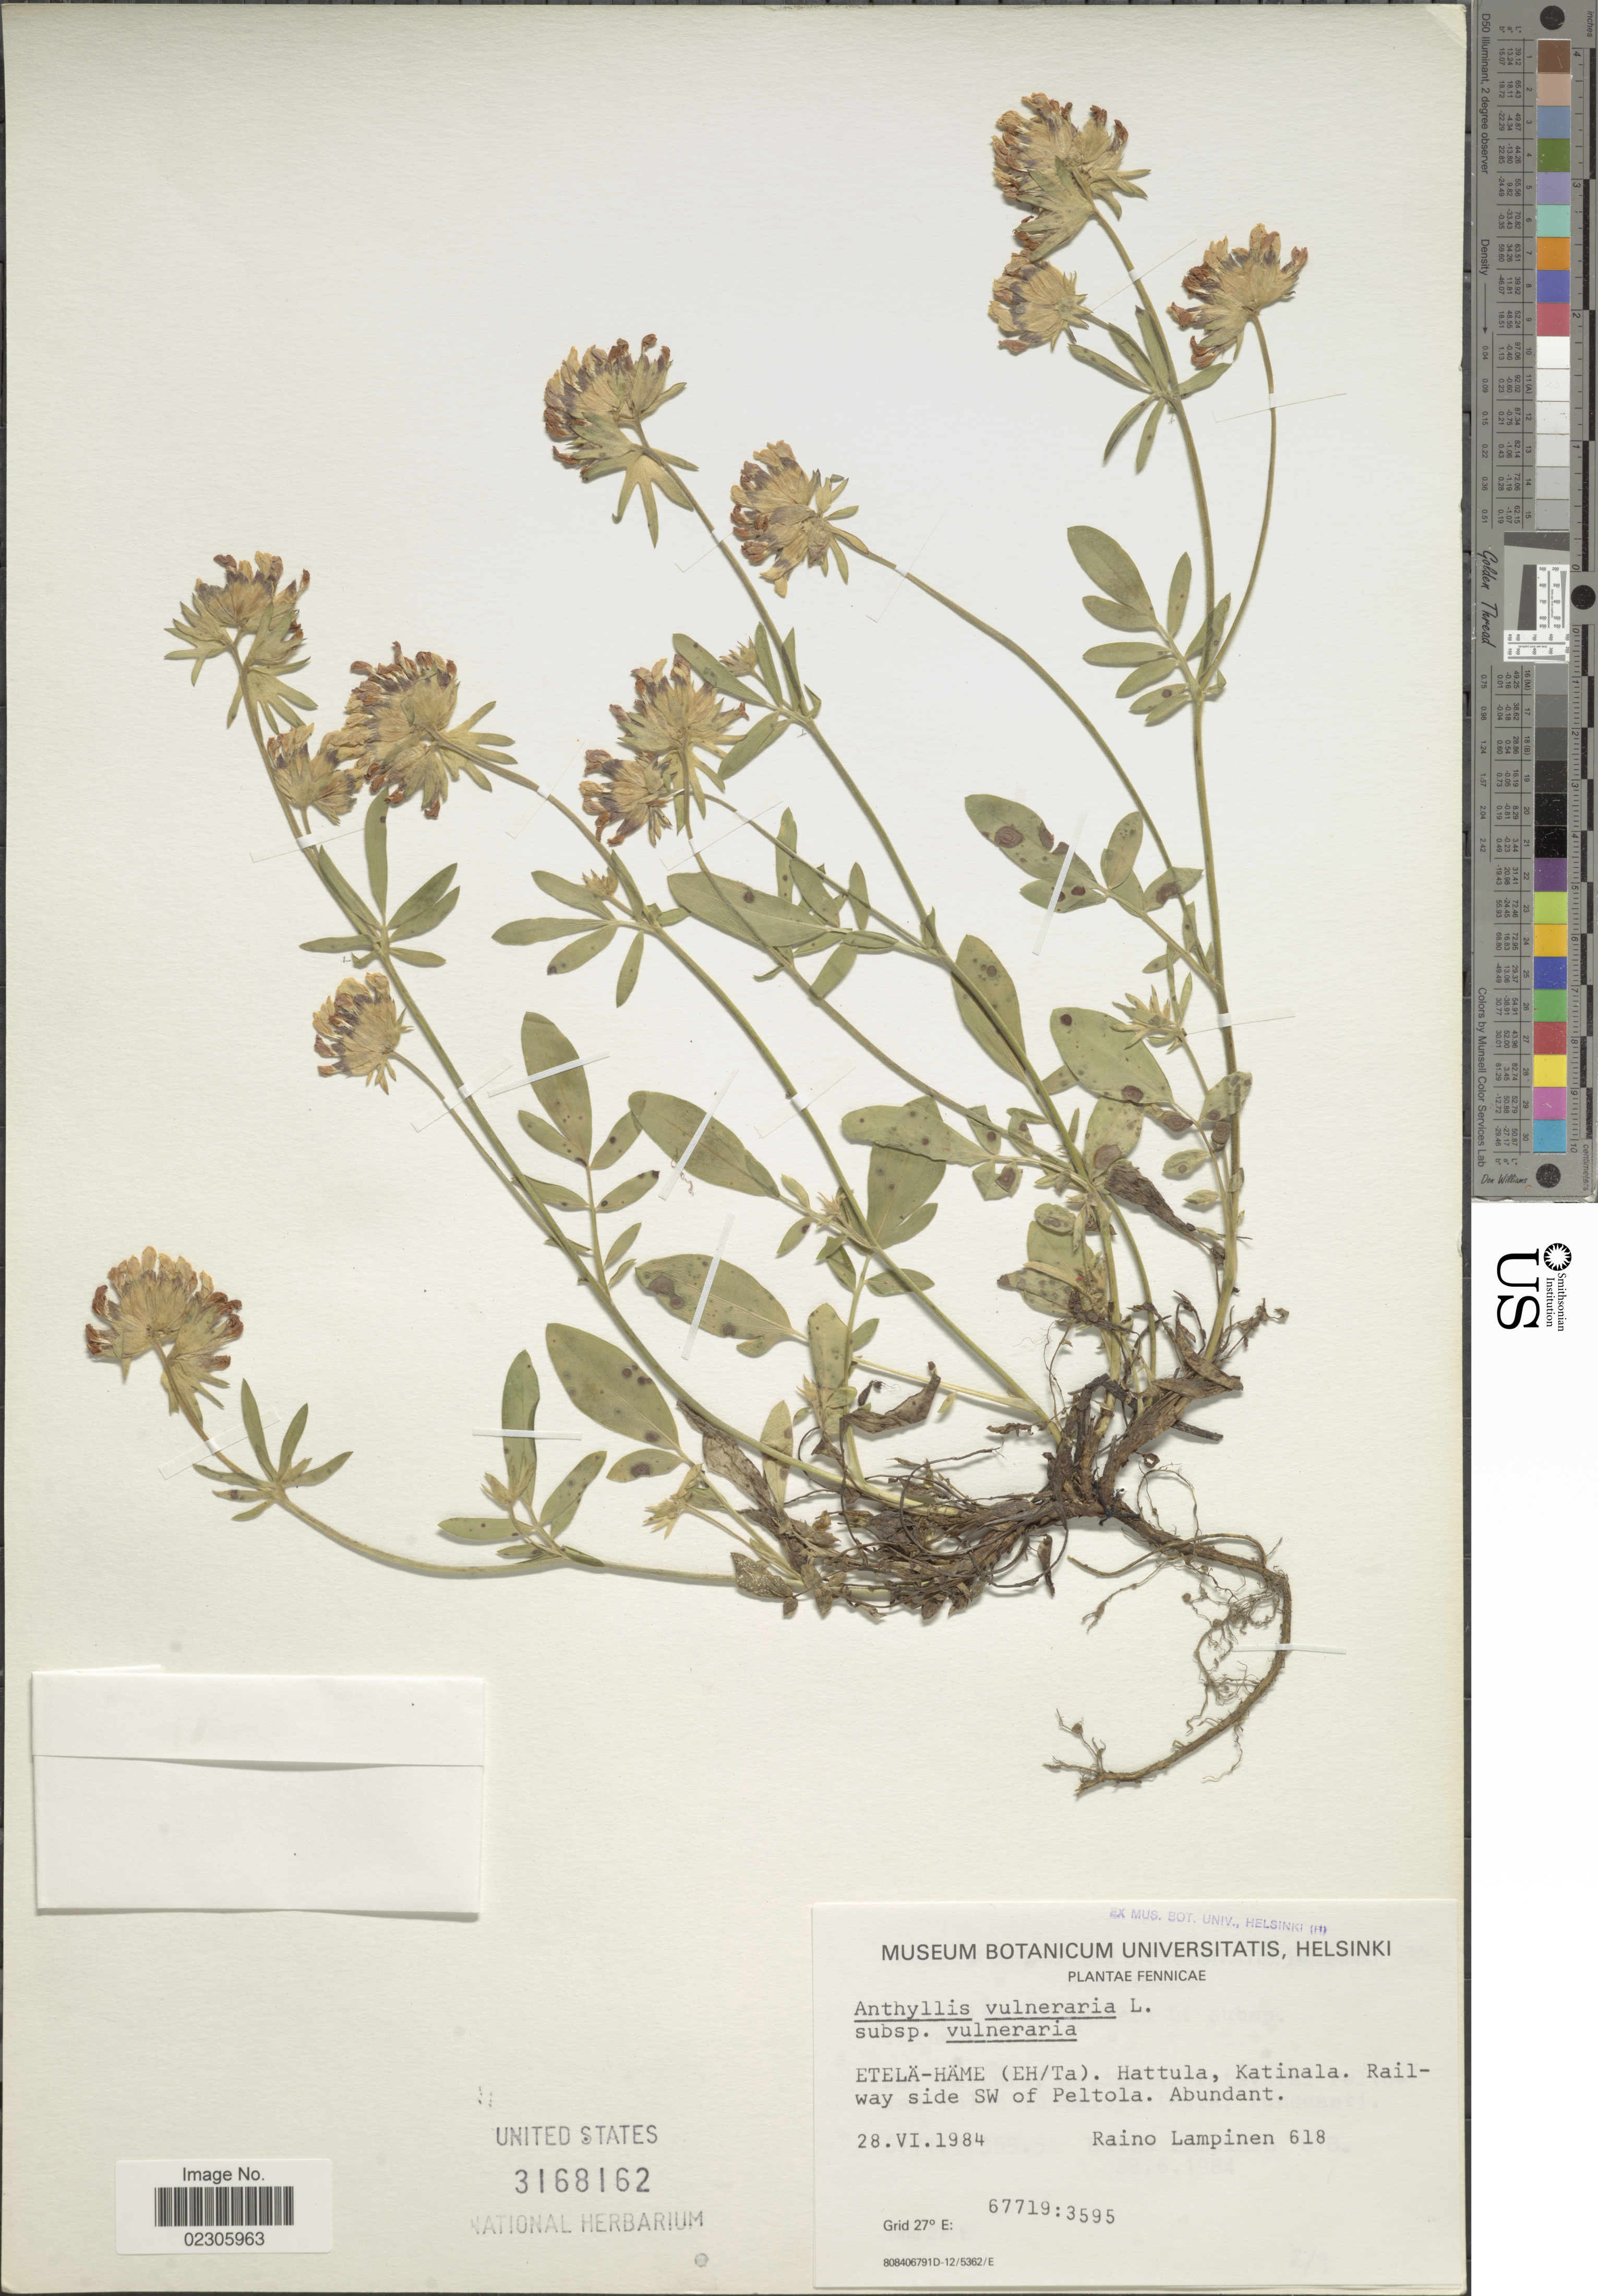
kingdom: Plantae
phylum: Tracheophyta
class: Magnoliopsida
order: Fabales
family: Fabaceae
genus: Anthyllis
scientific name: Anthyllis vulneraria subsp. vulneraria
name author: L.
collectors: R. Lampinen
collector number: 618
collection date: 1984-06-28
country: Finland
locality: Fennicae, Etela-Hame (Eh/Ta), Hattula, Katinala, railway side SW of Peltola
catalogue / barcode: US 3168162